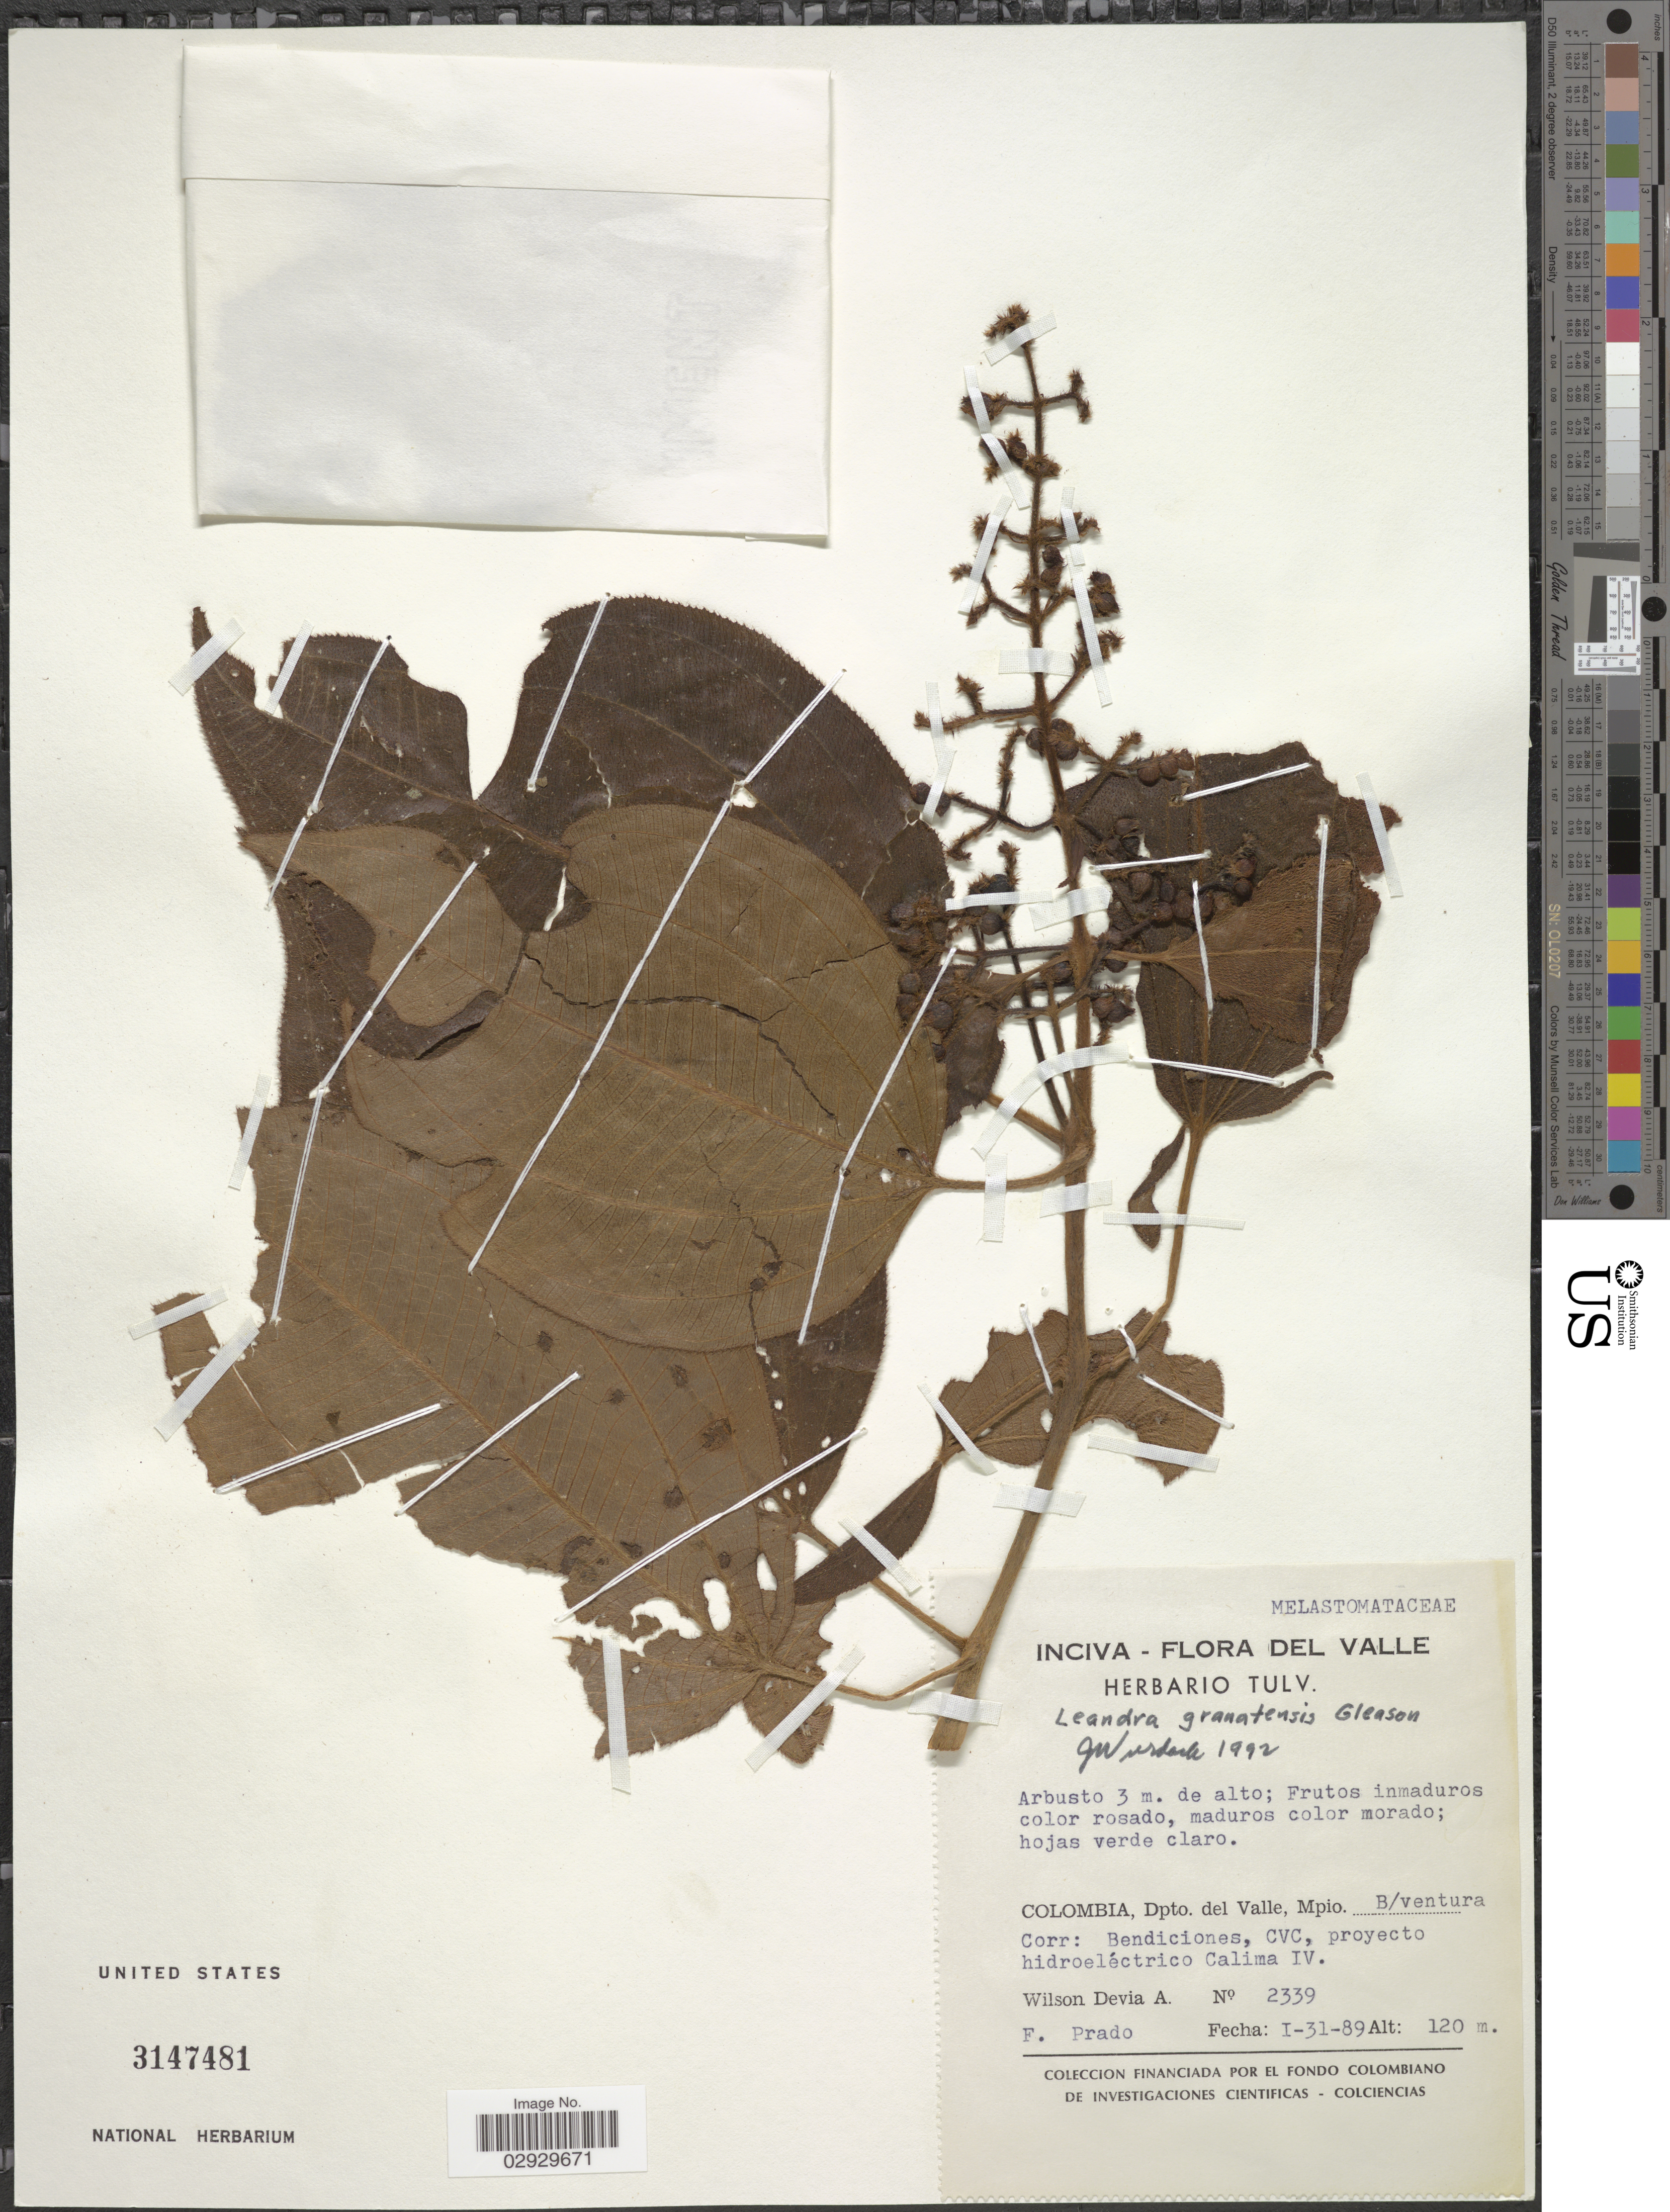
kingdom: Plantae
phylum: Tracheophyta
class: Magnoliopsida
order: Myrtales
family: Melastomataceae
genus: Leandra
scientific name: Leandra granatensis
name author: Gleason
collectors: W. Devia A. & F. Prado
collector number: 2339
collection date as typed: Transcribed d/m/y: 31/1/89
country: Colombia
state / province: Valle del Cauca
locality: Dpto. del Valle, Mpio. B/ventura.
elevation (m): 120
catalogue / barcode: US 3147481